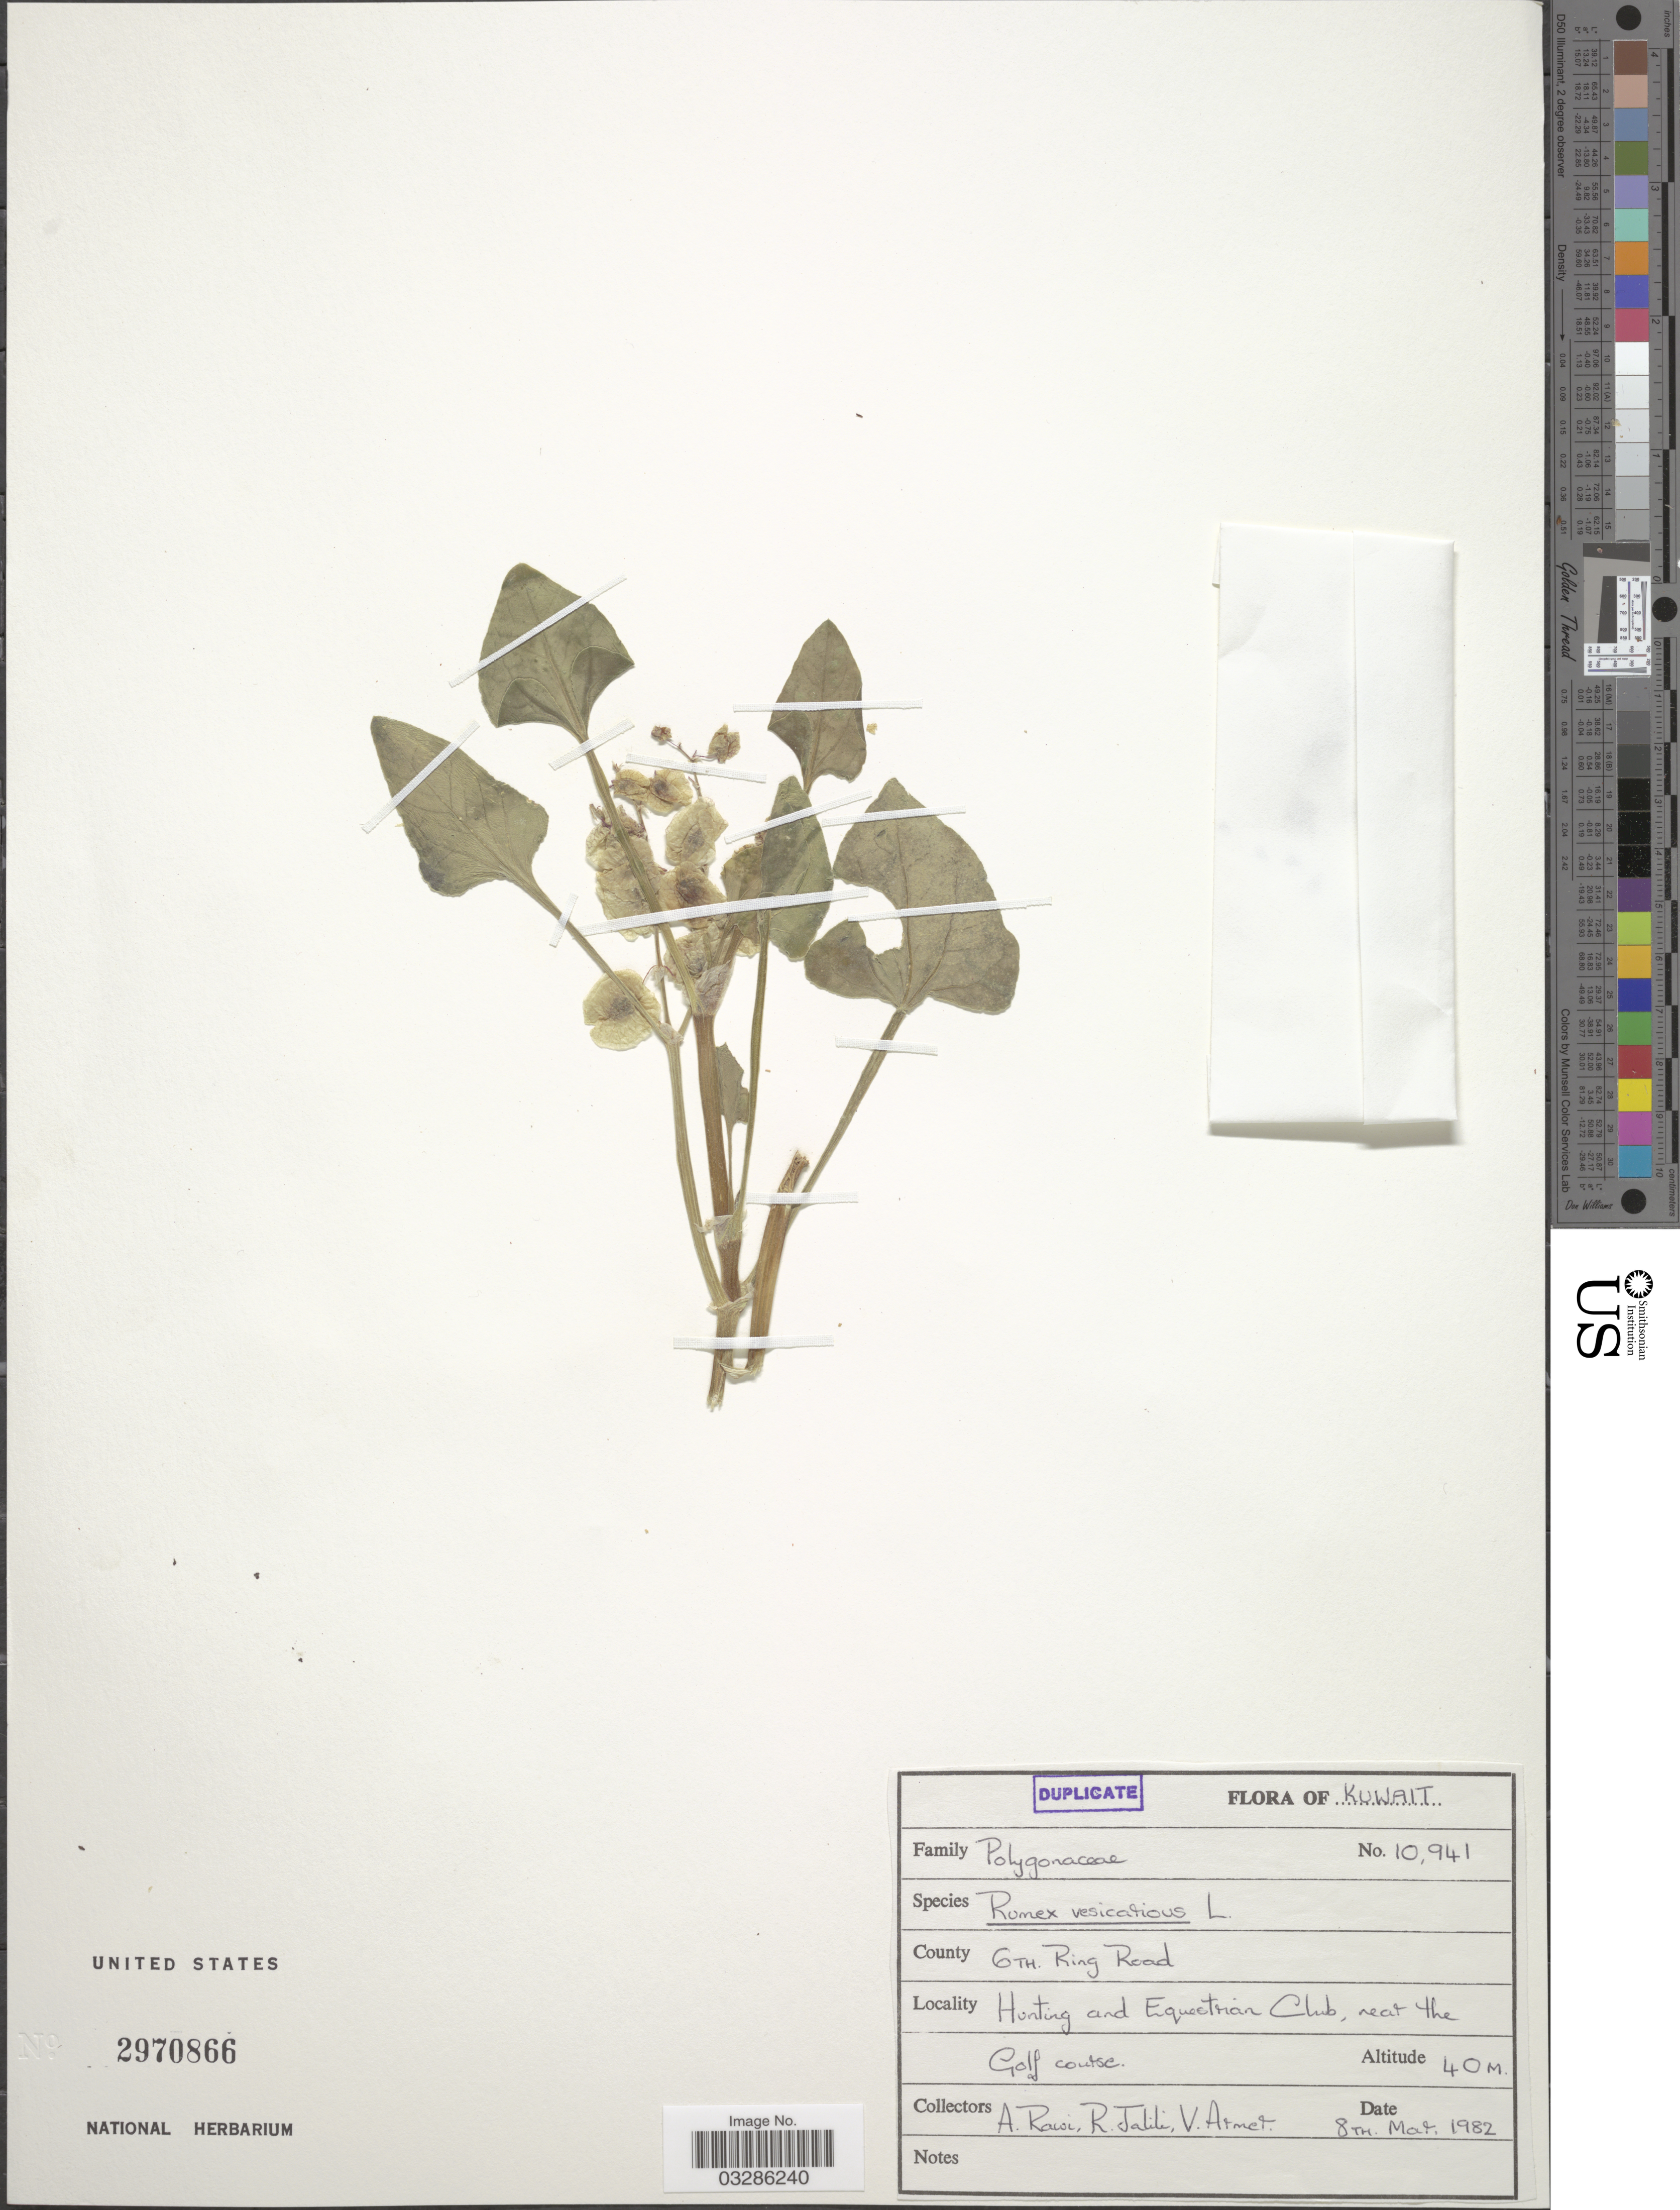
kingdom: Plantae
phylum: Tracheophyta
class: Magnoliopsida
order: Caryophyllales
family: Polygonaceae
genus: Rumex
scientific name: Rumex vesicarius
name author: L.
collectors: A. Rawi, R. Jalili & V. Armet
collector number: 10941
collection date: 1982-03-08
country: Kuwait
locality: County 6th. Ring Road. Hunting and Equestrian Club, near the Golf course.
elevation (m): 40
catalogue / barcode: US 2970866